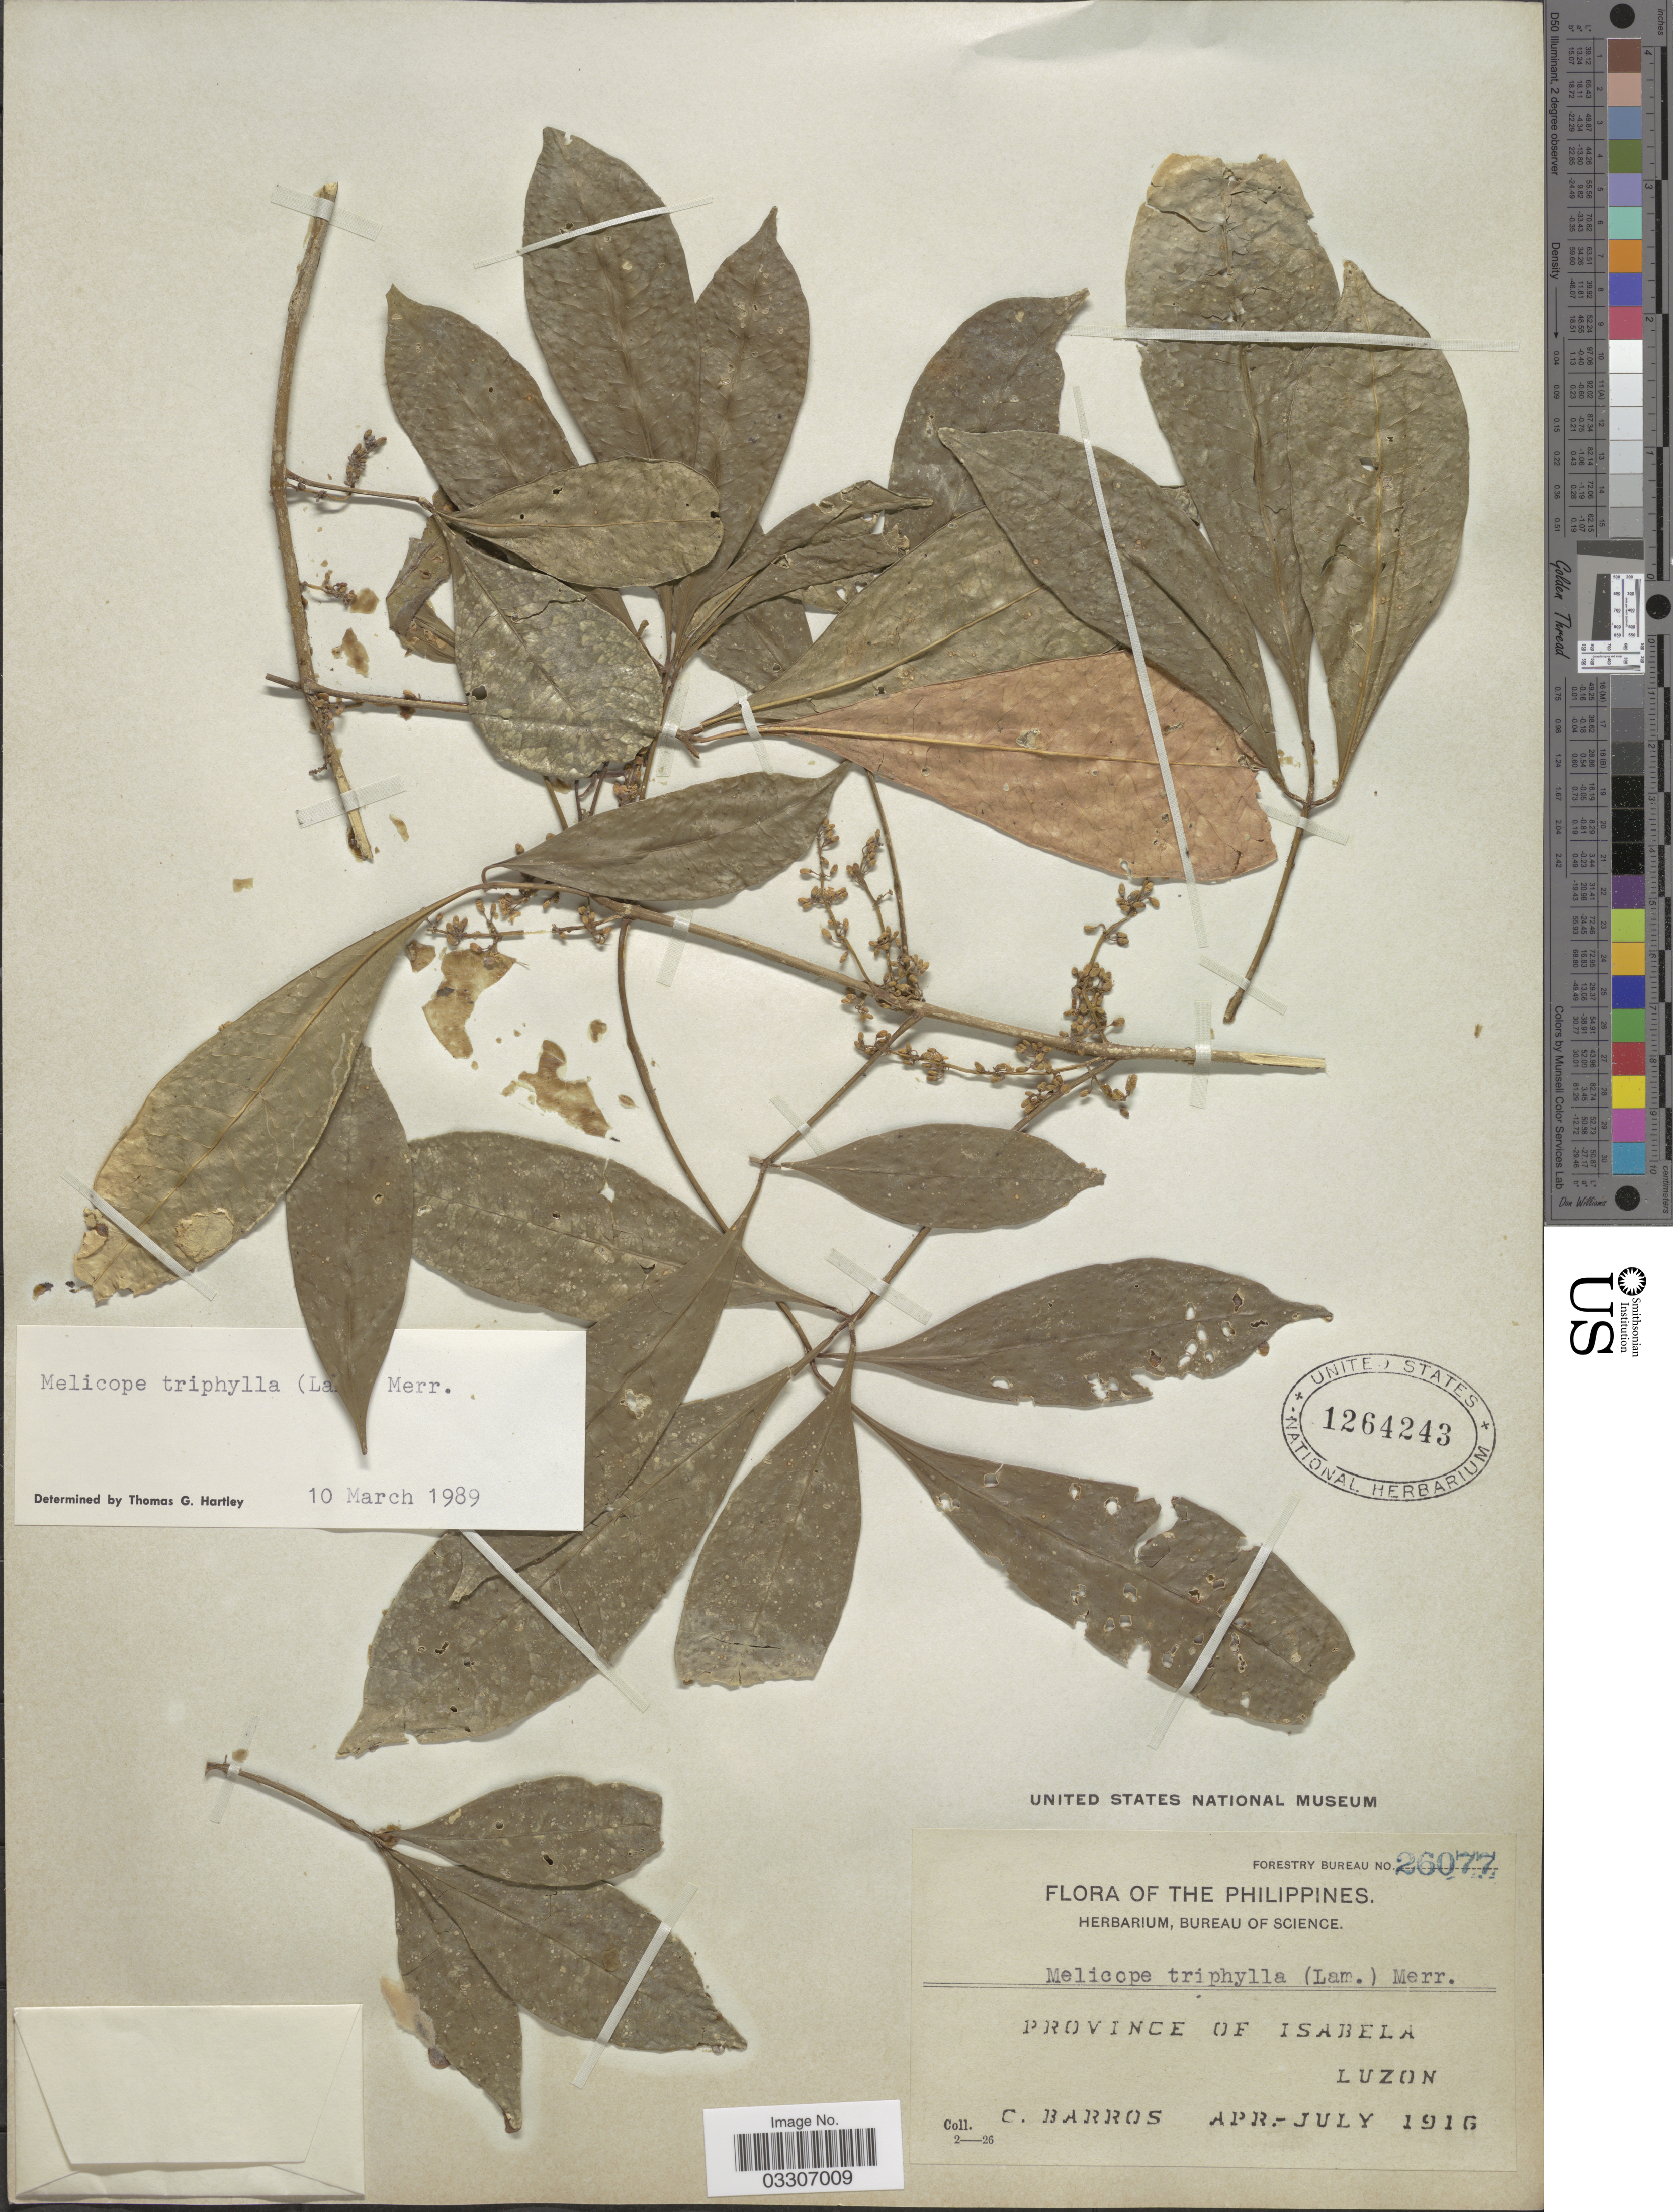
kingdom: Plantae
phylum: Tracheophyta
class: Magnoliopsida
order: Sapindales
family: Rutaceae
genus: Melicope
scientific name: Melicope triphylla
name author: (Lam.) Merr.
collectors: C. Barros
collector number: Forestry Bureau 26077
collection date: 1916-04/1916-07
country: Philippines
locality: Province of Isabela, Luzon.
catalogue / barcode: US 1264243